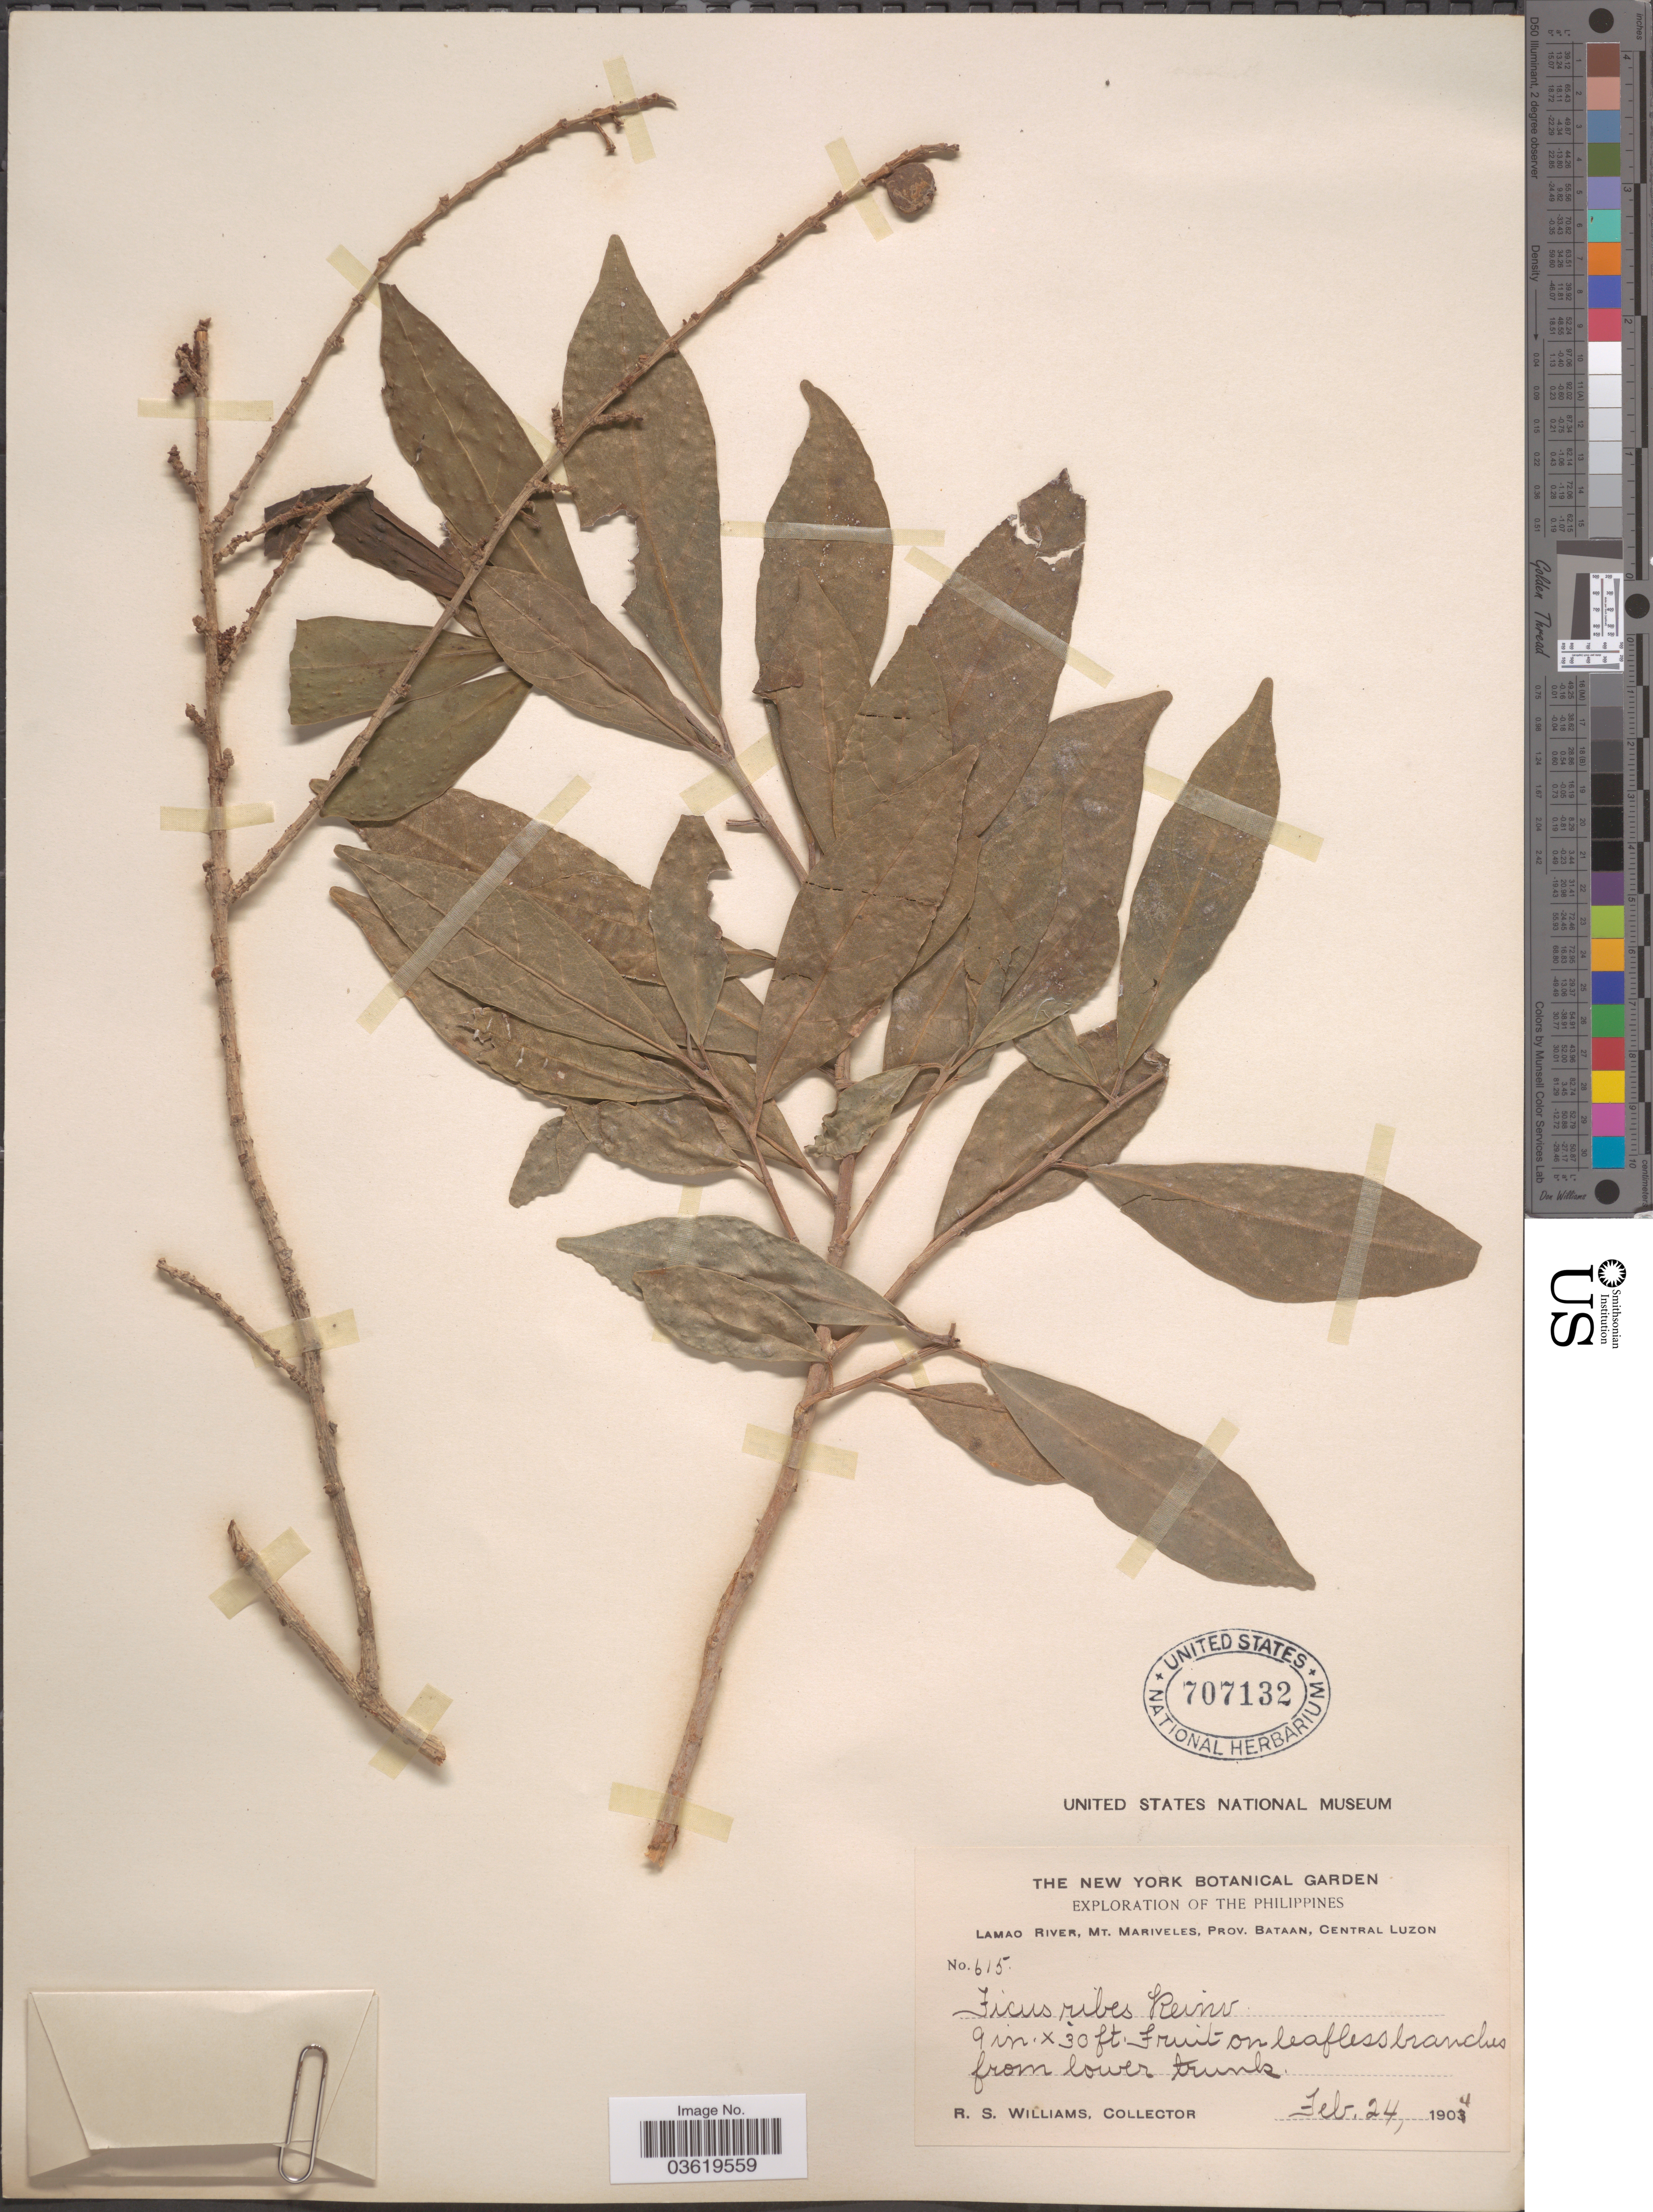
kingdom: Plantae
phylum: Tracheophyta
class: Magnoliopsida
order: Rosales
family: Moraceae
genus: Ficus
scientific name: Ficus ribes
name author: Reinw. ex Blume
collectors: R. S. Williams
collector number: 615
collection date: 1904-02-24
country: Philippines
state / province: Central Luzon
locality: Lamao River, Mt. Mariveles, Prov. Bataan.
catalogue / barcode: US 707132